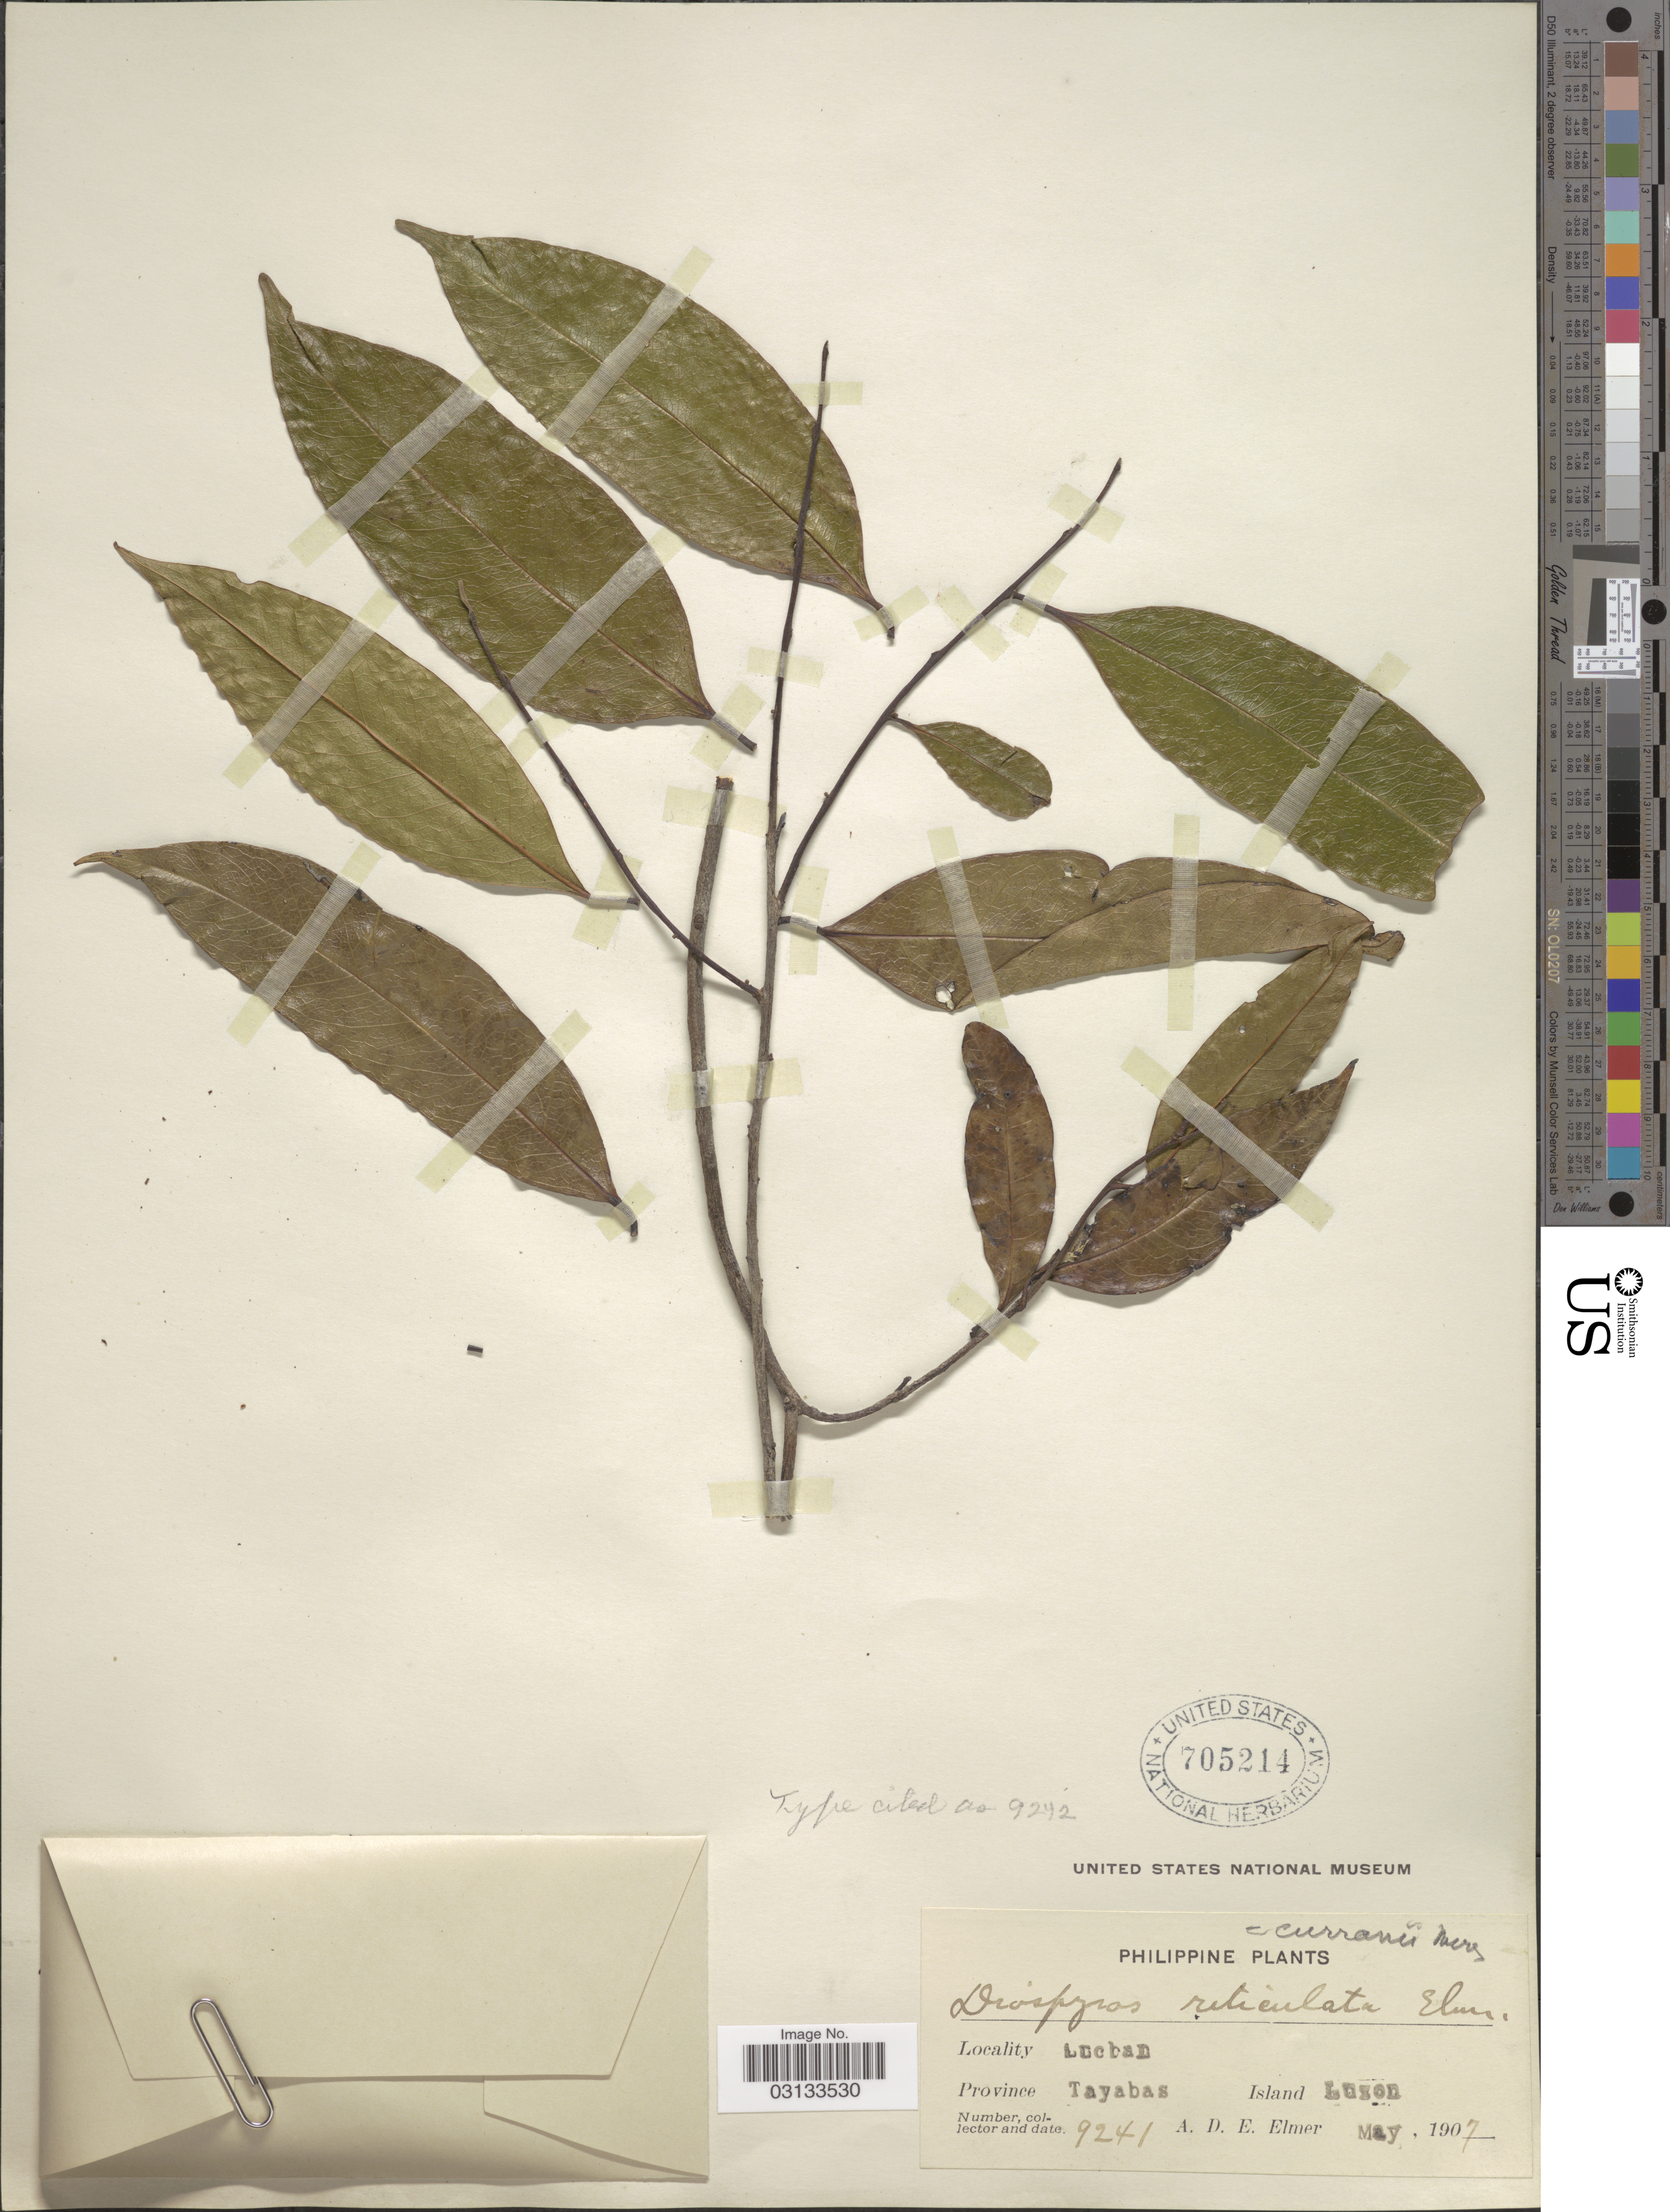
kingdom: Plantae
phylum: Tracheophyta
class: Magnoliopsida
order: Ericales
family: Ebenaceae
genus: Diospyros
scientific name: Diospyros curranii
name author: Merr.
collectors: A. D. E. Elmer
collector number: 9241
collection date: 1907-05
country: Philippines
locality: Lucban, Province Tayabas, Island Luzon.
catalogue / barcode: US 705214